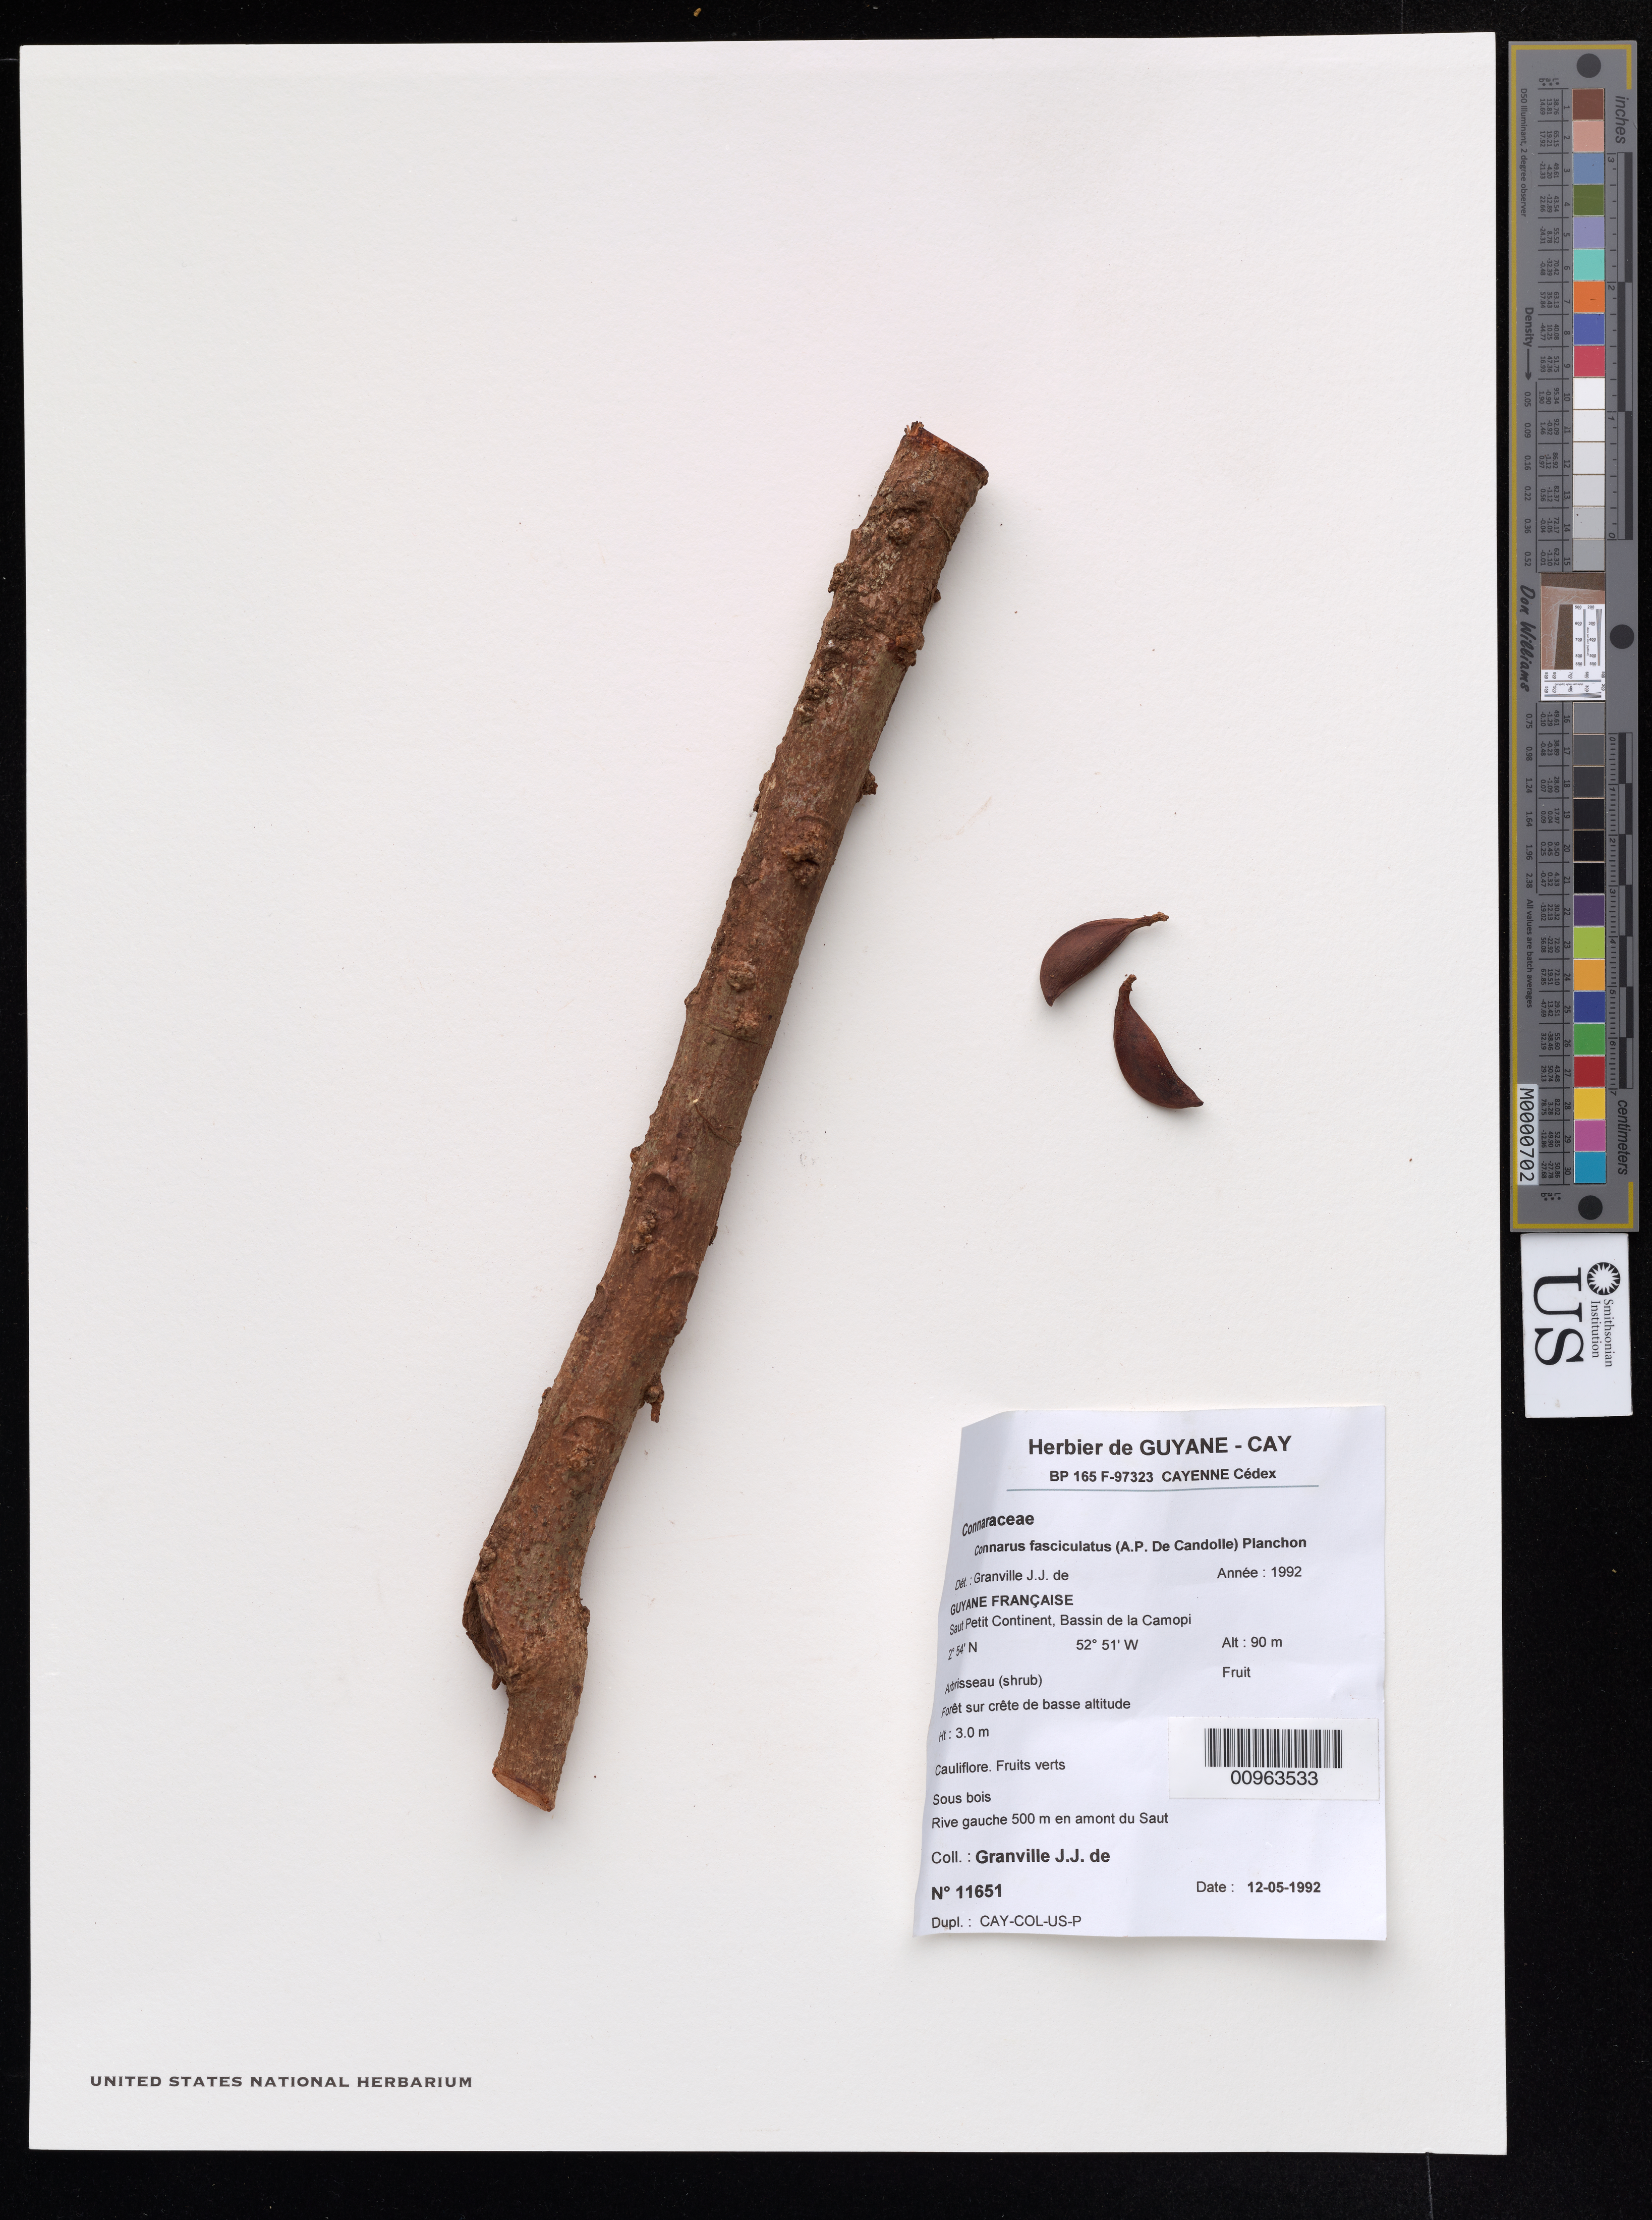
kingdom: Plantae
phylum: Tracheophyta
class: Magnoliopsida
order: Oxalidales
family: Connaraceae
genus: Connarus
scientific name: Connarus fasciculatus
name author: (DC.) Planch.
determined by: Granville, J. J. de, (CAY), Institut de Recherche pour le Developpement (IRD) (FRENCH GUIANA)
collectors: J.-J. de Granville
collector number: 11651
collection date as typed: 12-May-92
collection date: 1992-05-12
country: French Guiana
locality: Saut Petit Continent, Bassin de la Camopi. Rive gauche 500m en amont du Saut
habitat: Foret sur crete de basse altitude. Sous bois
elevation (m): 90